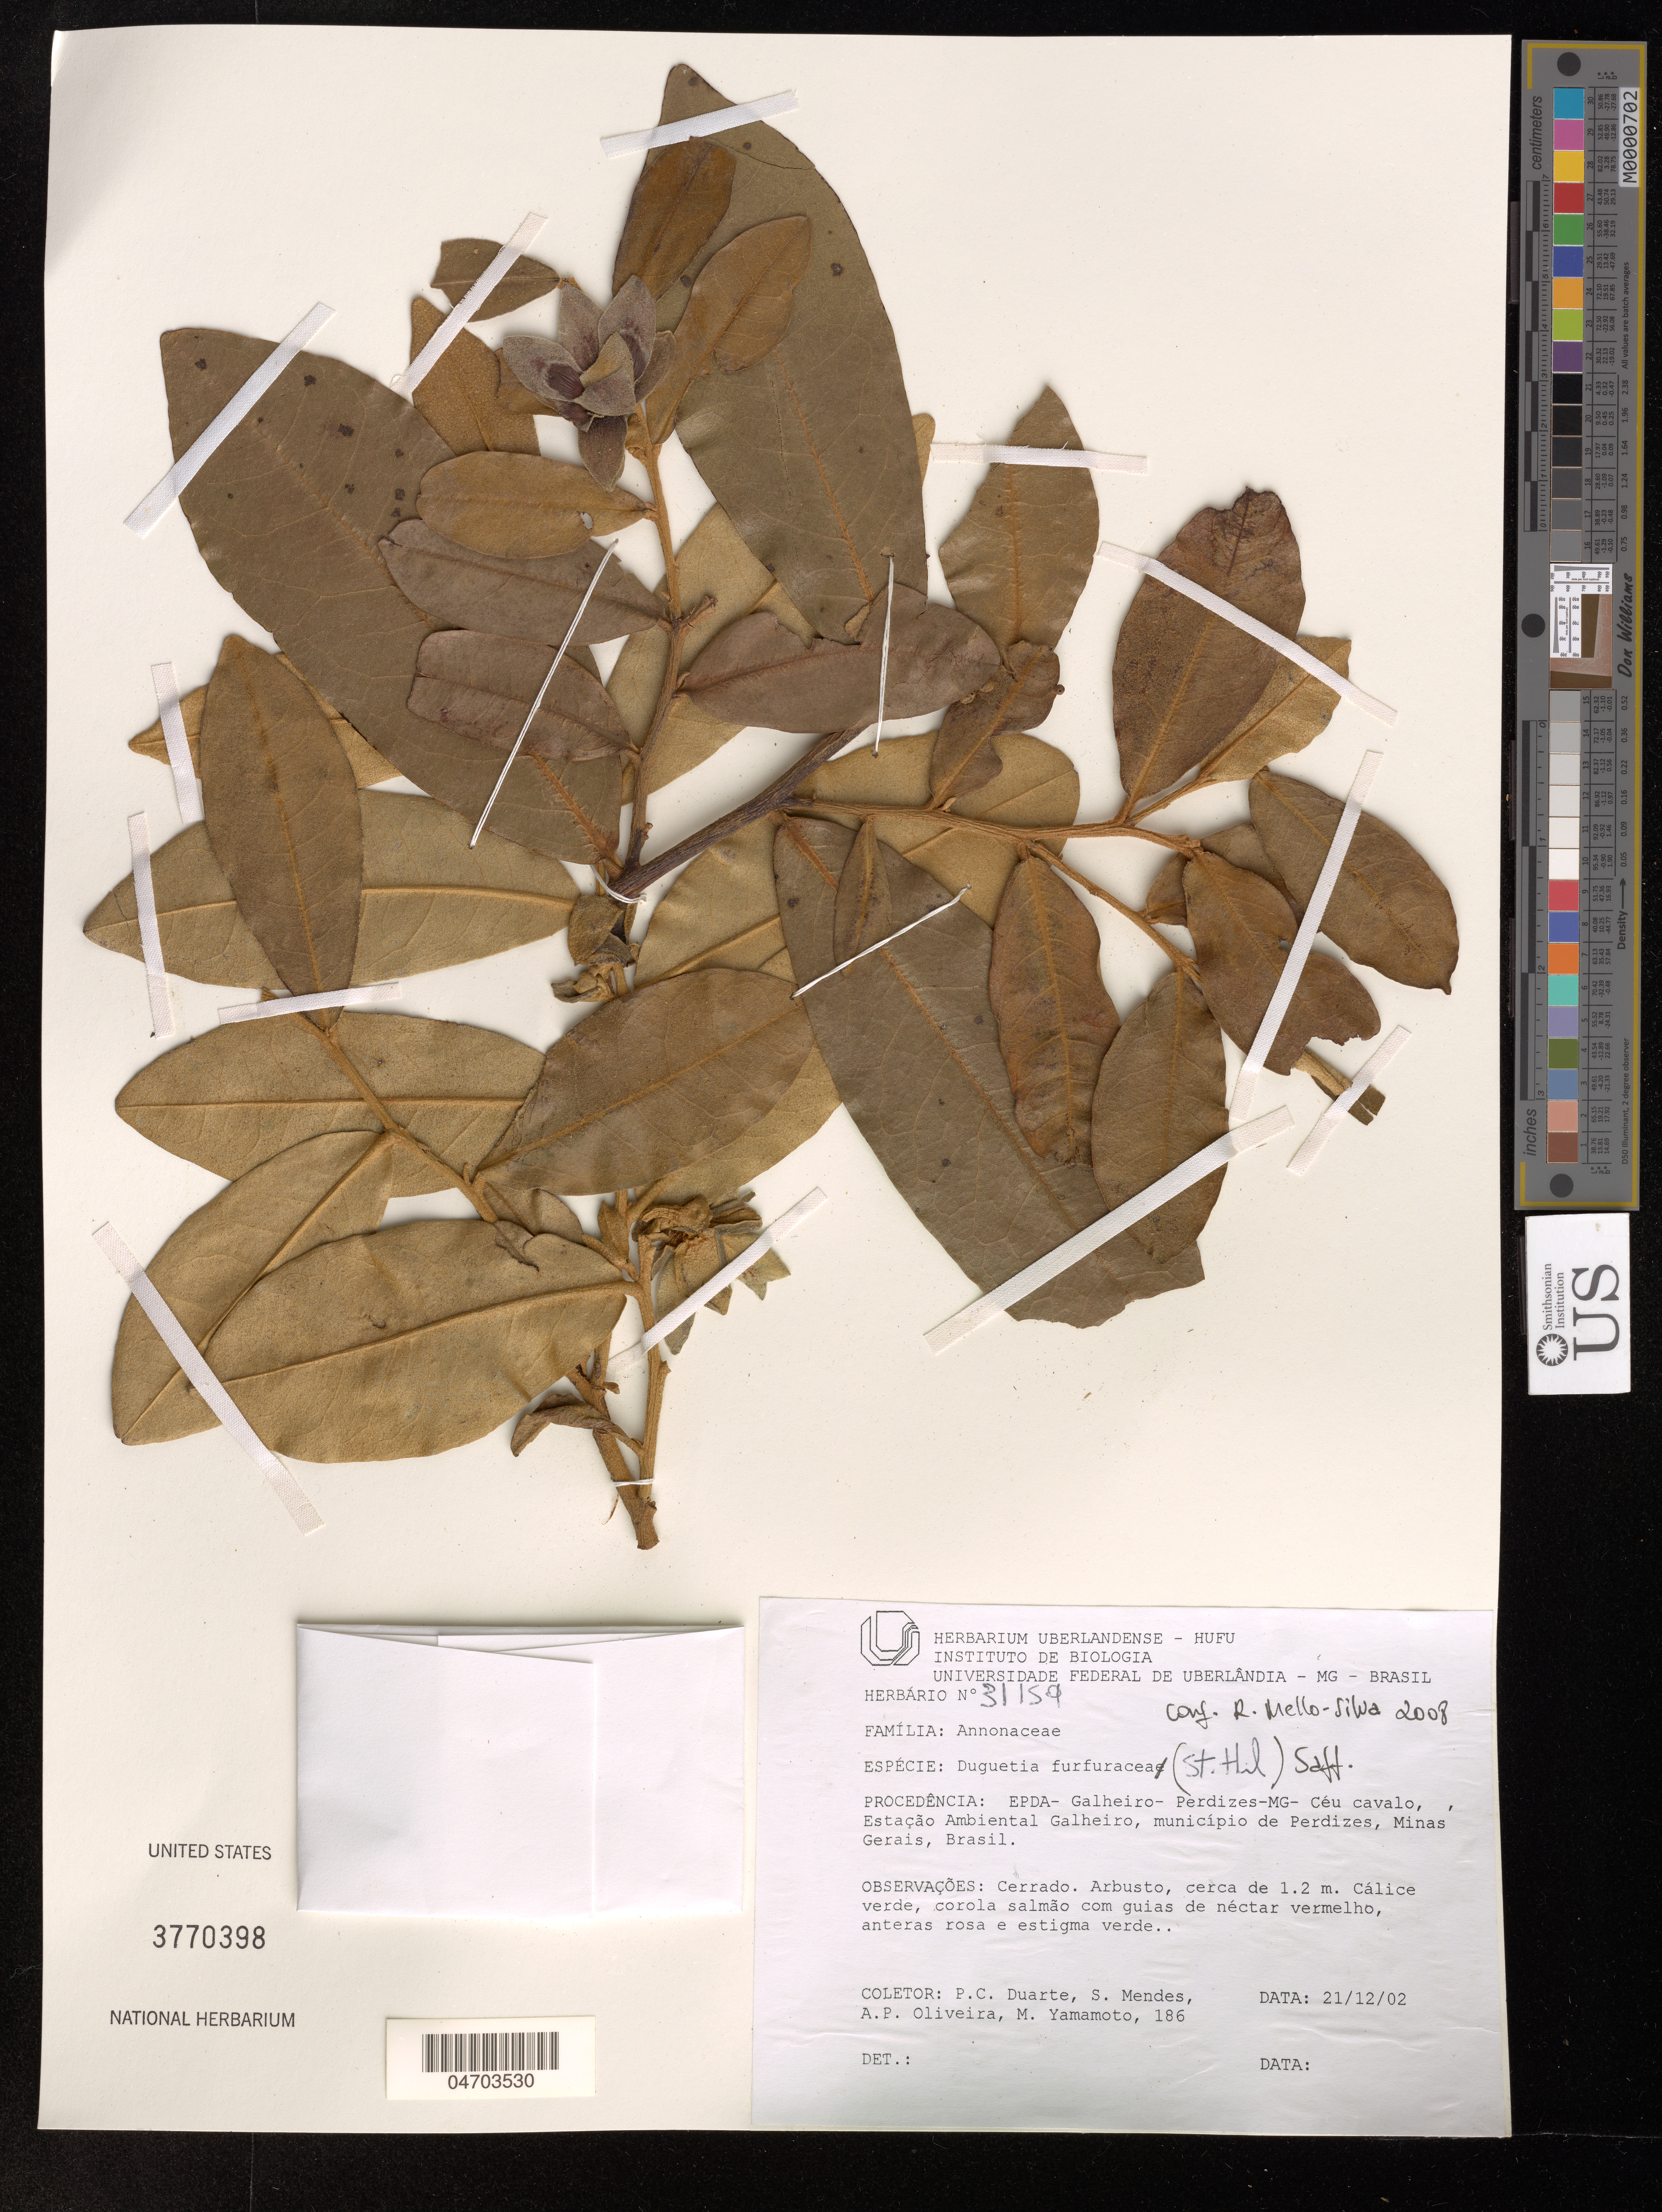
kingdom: Plantae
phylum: Tracheophyta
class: Magnoliopsida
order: Magnoliales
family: Annonaceae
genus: Duguetia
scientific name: Duguetia furfuracea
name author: (A. St.-Hil.) Saff.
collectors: P. Duarte & S. Mendes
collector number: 186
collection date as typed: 21 Dec02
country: Brazil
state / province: Minas Gerais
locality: EPDA- Galheiro- Perdizes-MG- Céu cavalo, PROCEDÊNCIA: Estação Ambiental Galheiro, município de Perdizes.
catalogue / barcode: US 3770398